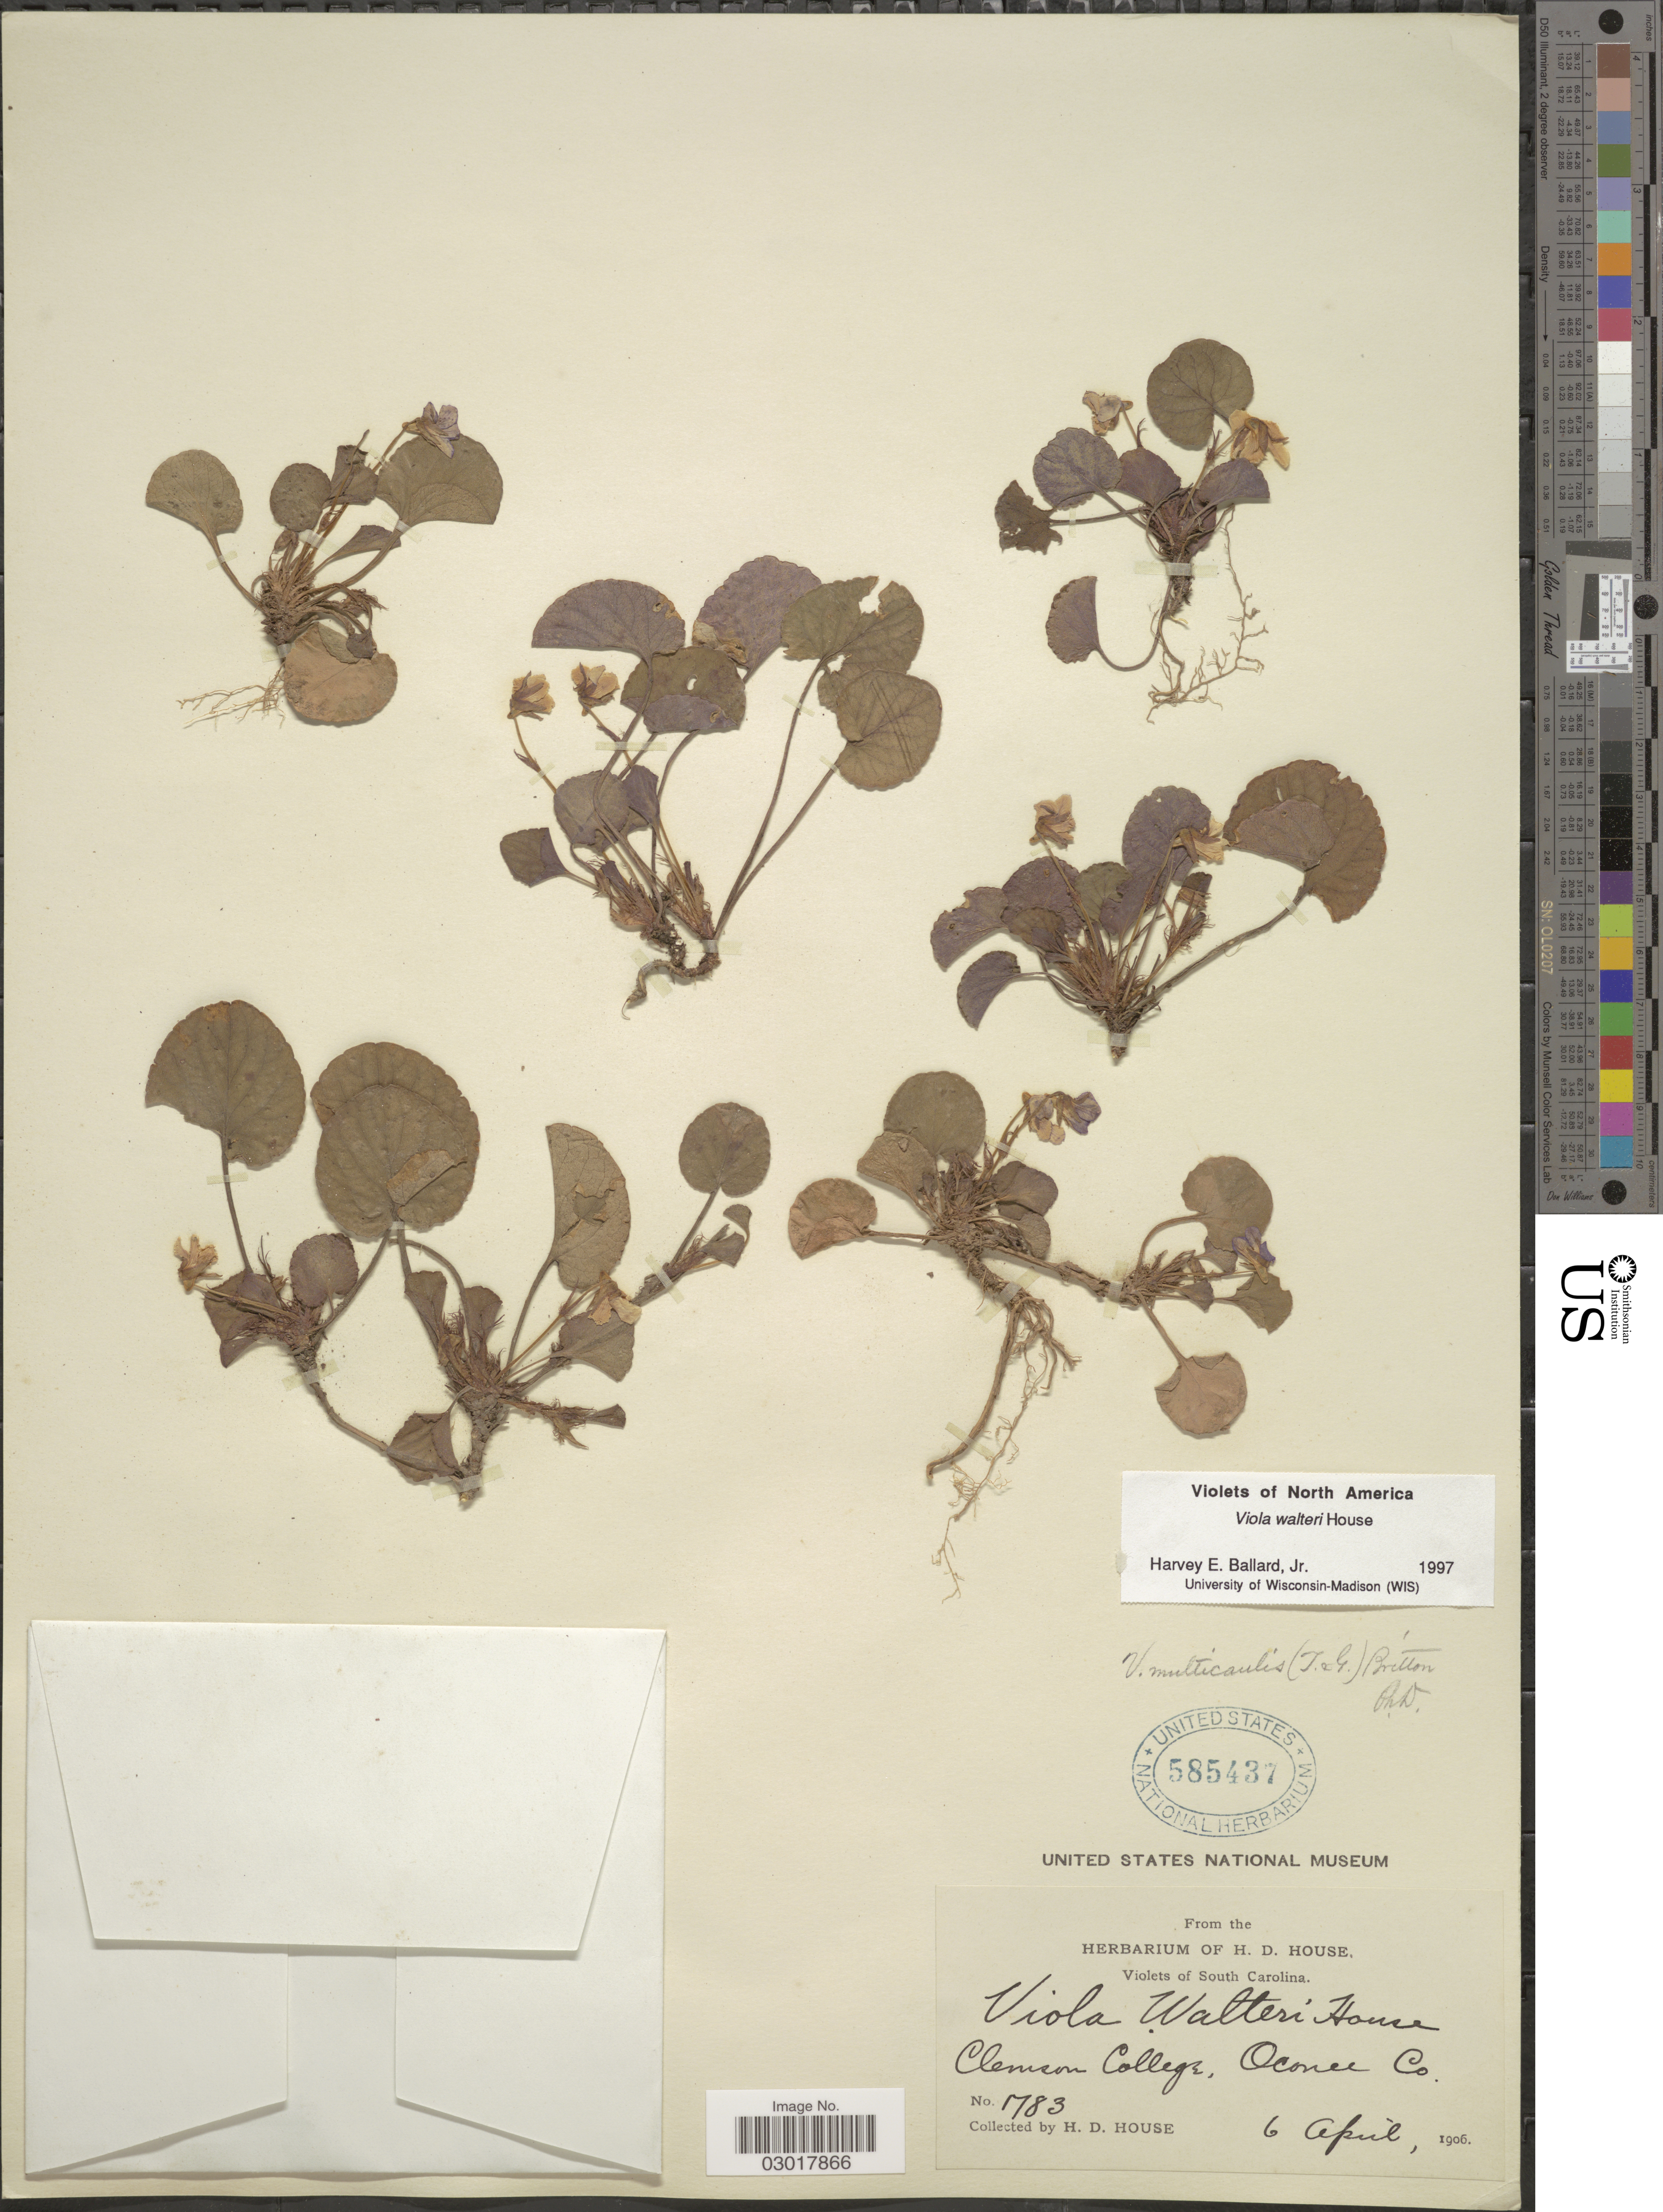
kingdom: Plantae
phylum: Tracheophyta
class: Magnoliopsida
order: Malpighiales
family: Violaceae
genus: Viola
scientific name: Viola walteri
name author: House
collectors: H. D. House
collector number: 1783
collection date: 1906-04-06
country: United States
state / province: South Carolina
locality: Clemson College, Oconee Co.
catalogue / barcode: US 585437